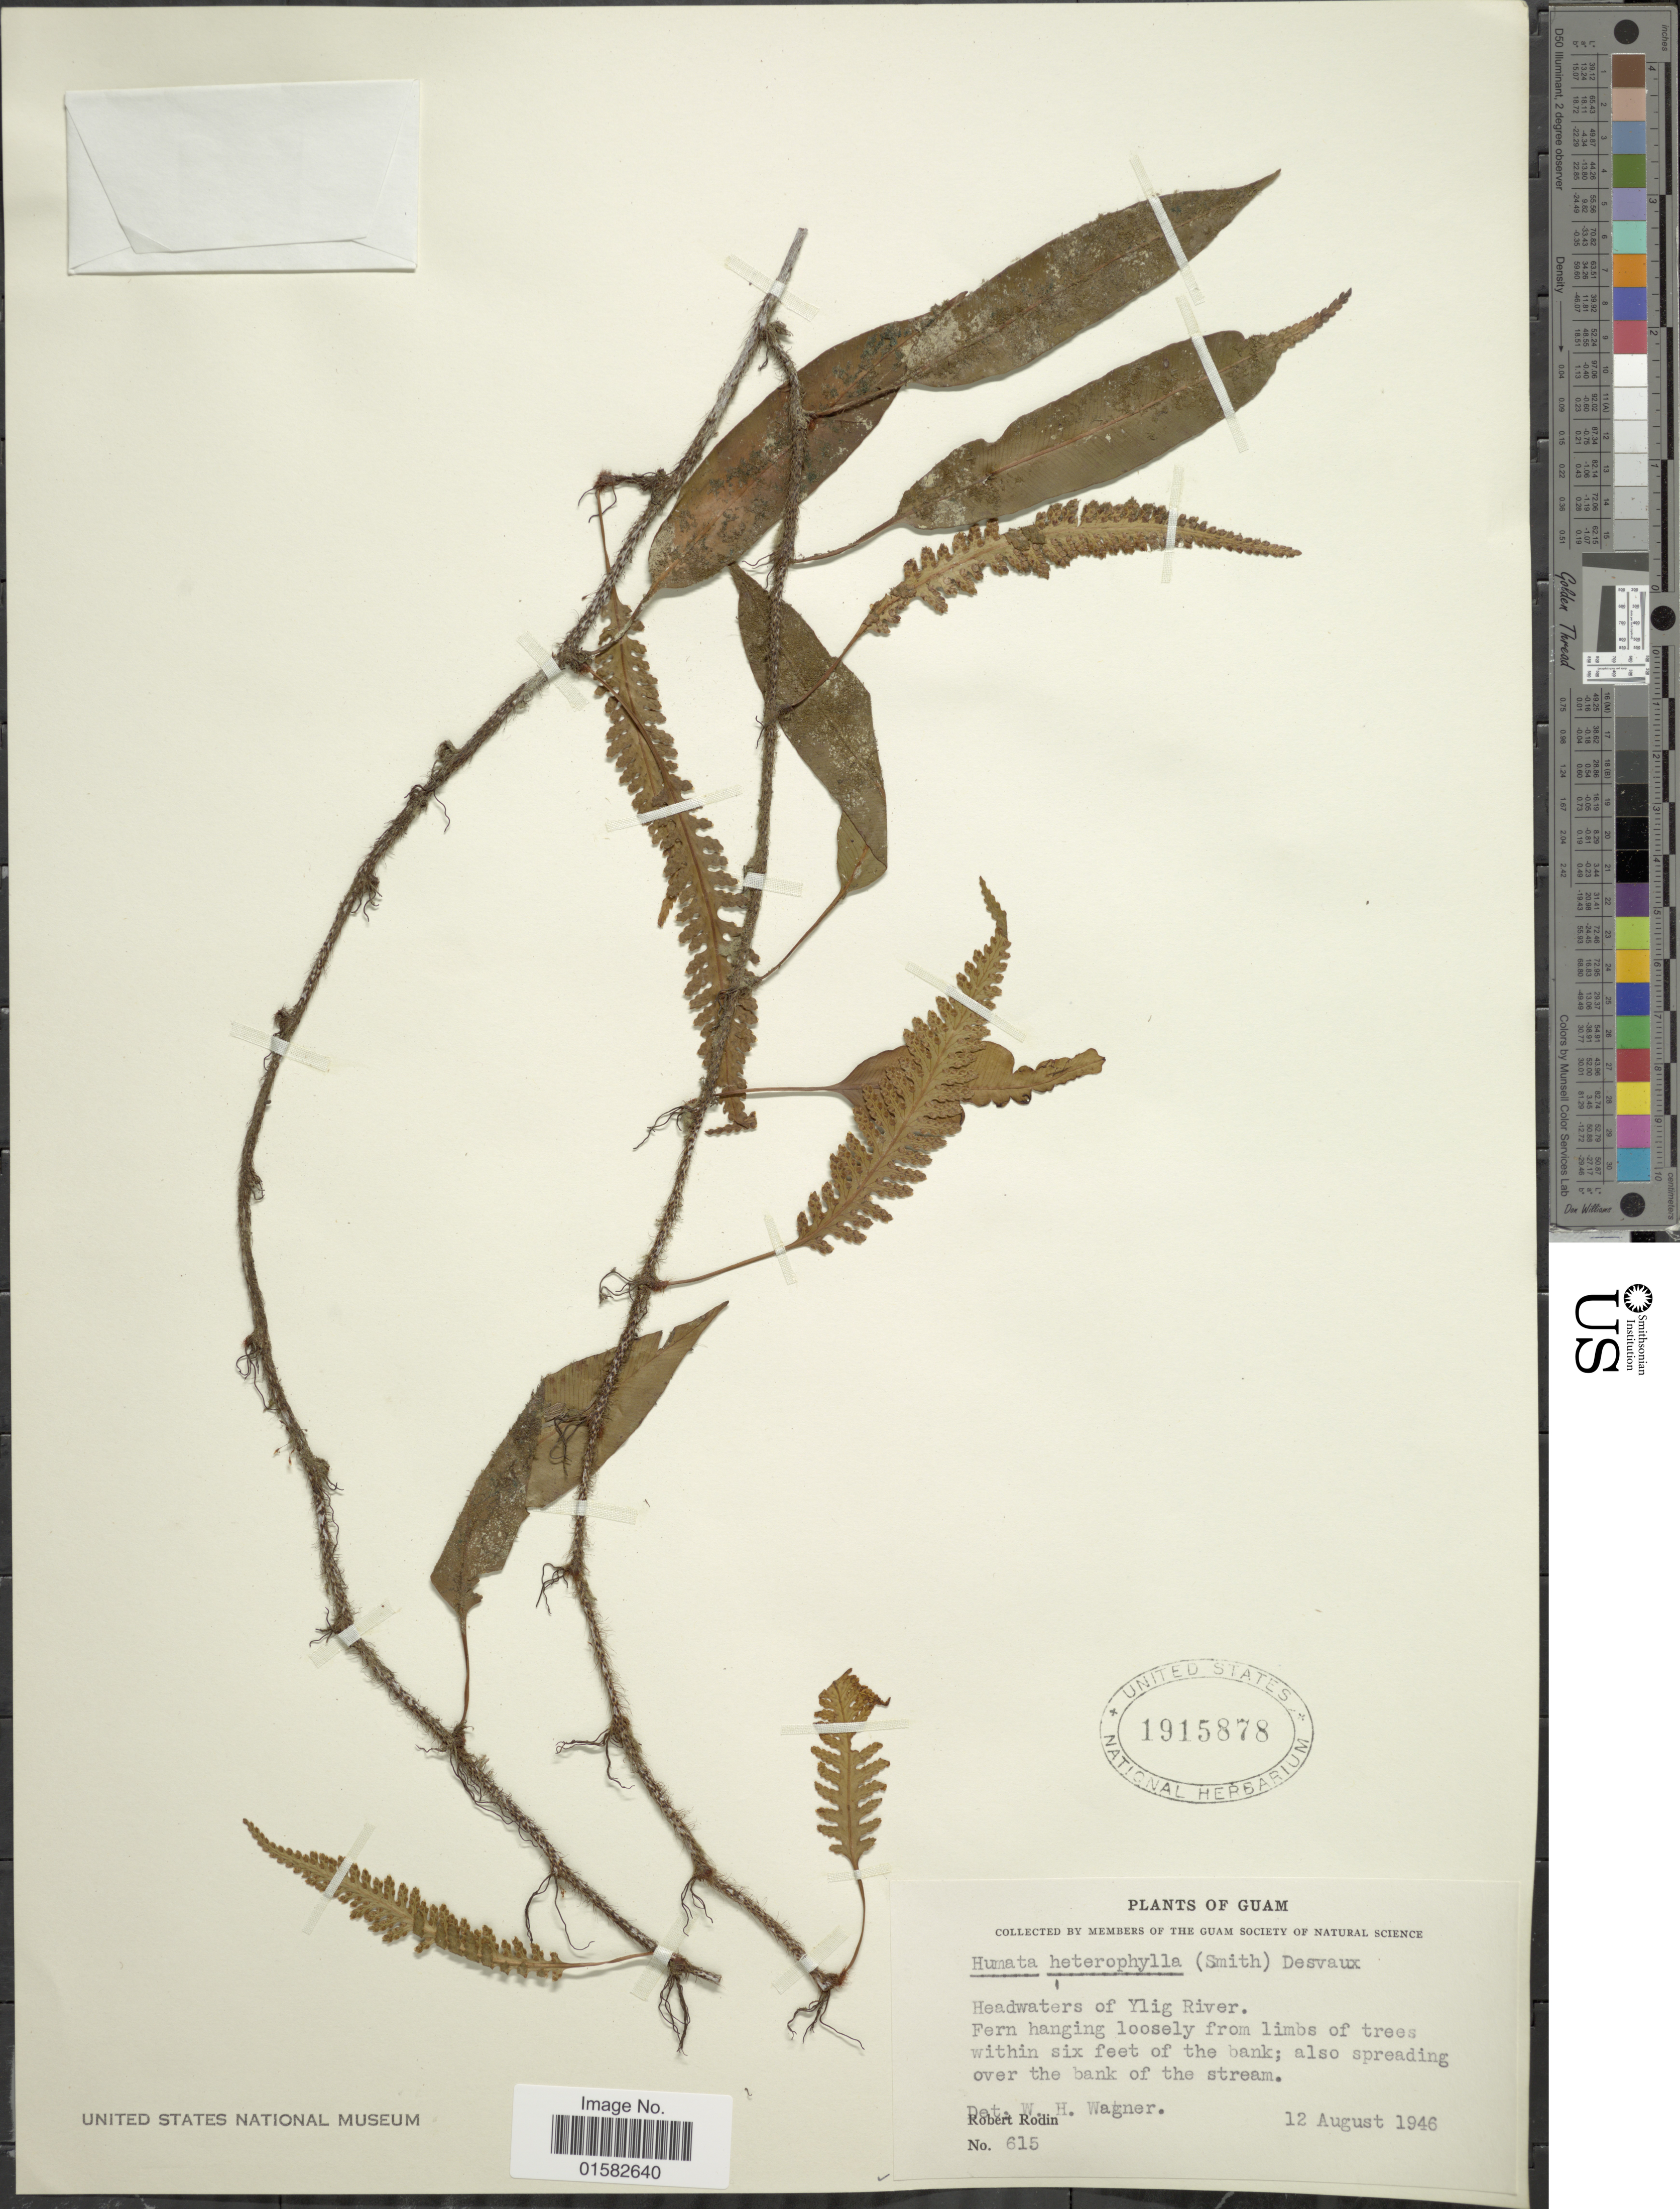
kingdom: Plantae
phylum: Tracheophyta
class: Polypodiopsida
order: Polypodiales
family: Davalliaceae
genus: Humata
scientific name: Humata heterophylla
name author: (Sm.) Desv.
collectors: R. Rodin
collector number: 615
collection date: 1946-08-12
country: Guam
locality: Guam, Headwaters of Ylig River, within six feet of the bank, also spreading over the bank of the stream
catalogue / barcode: US 1915878